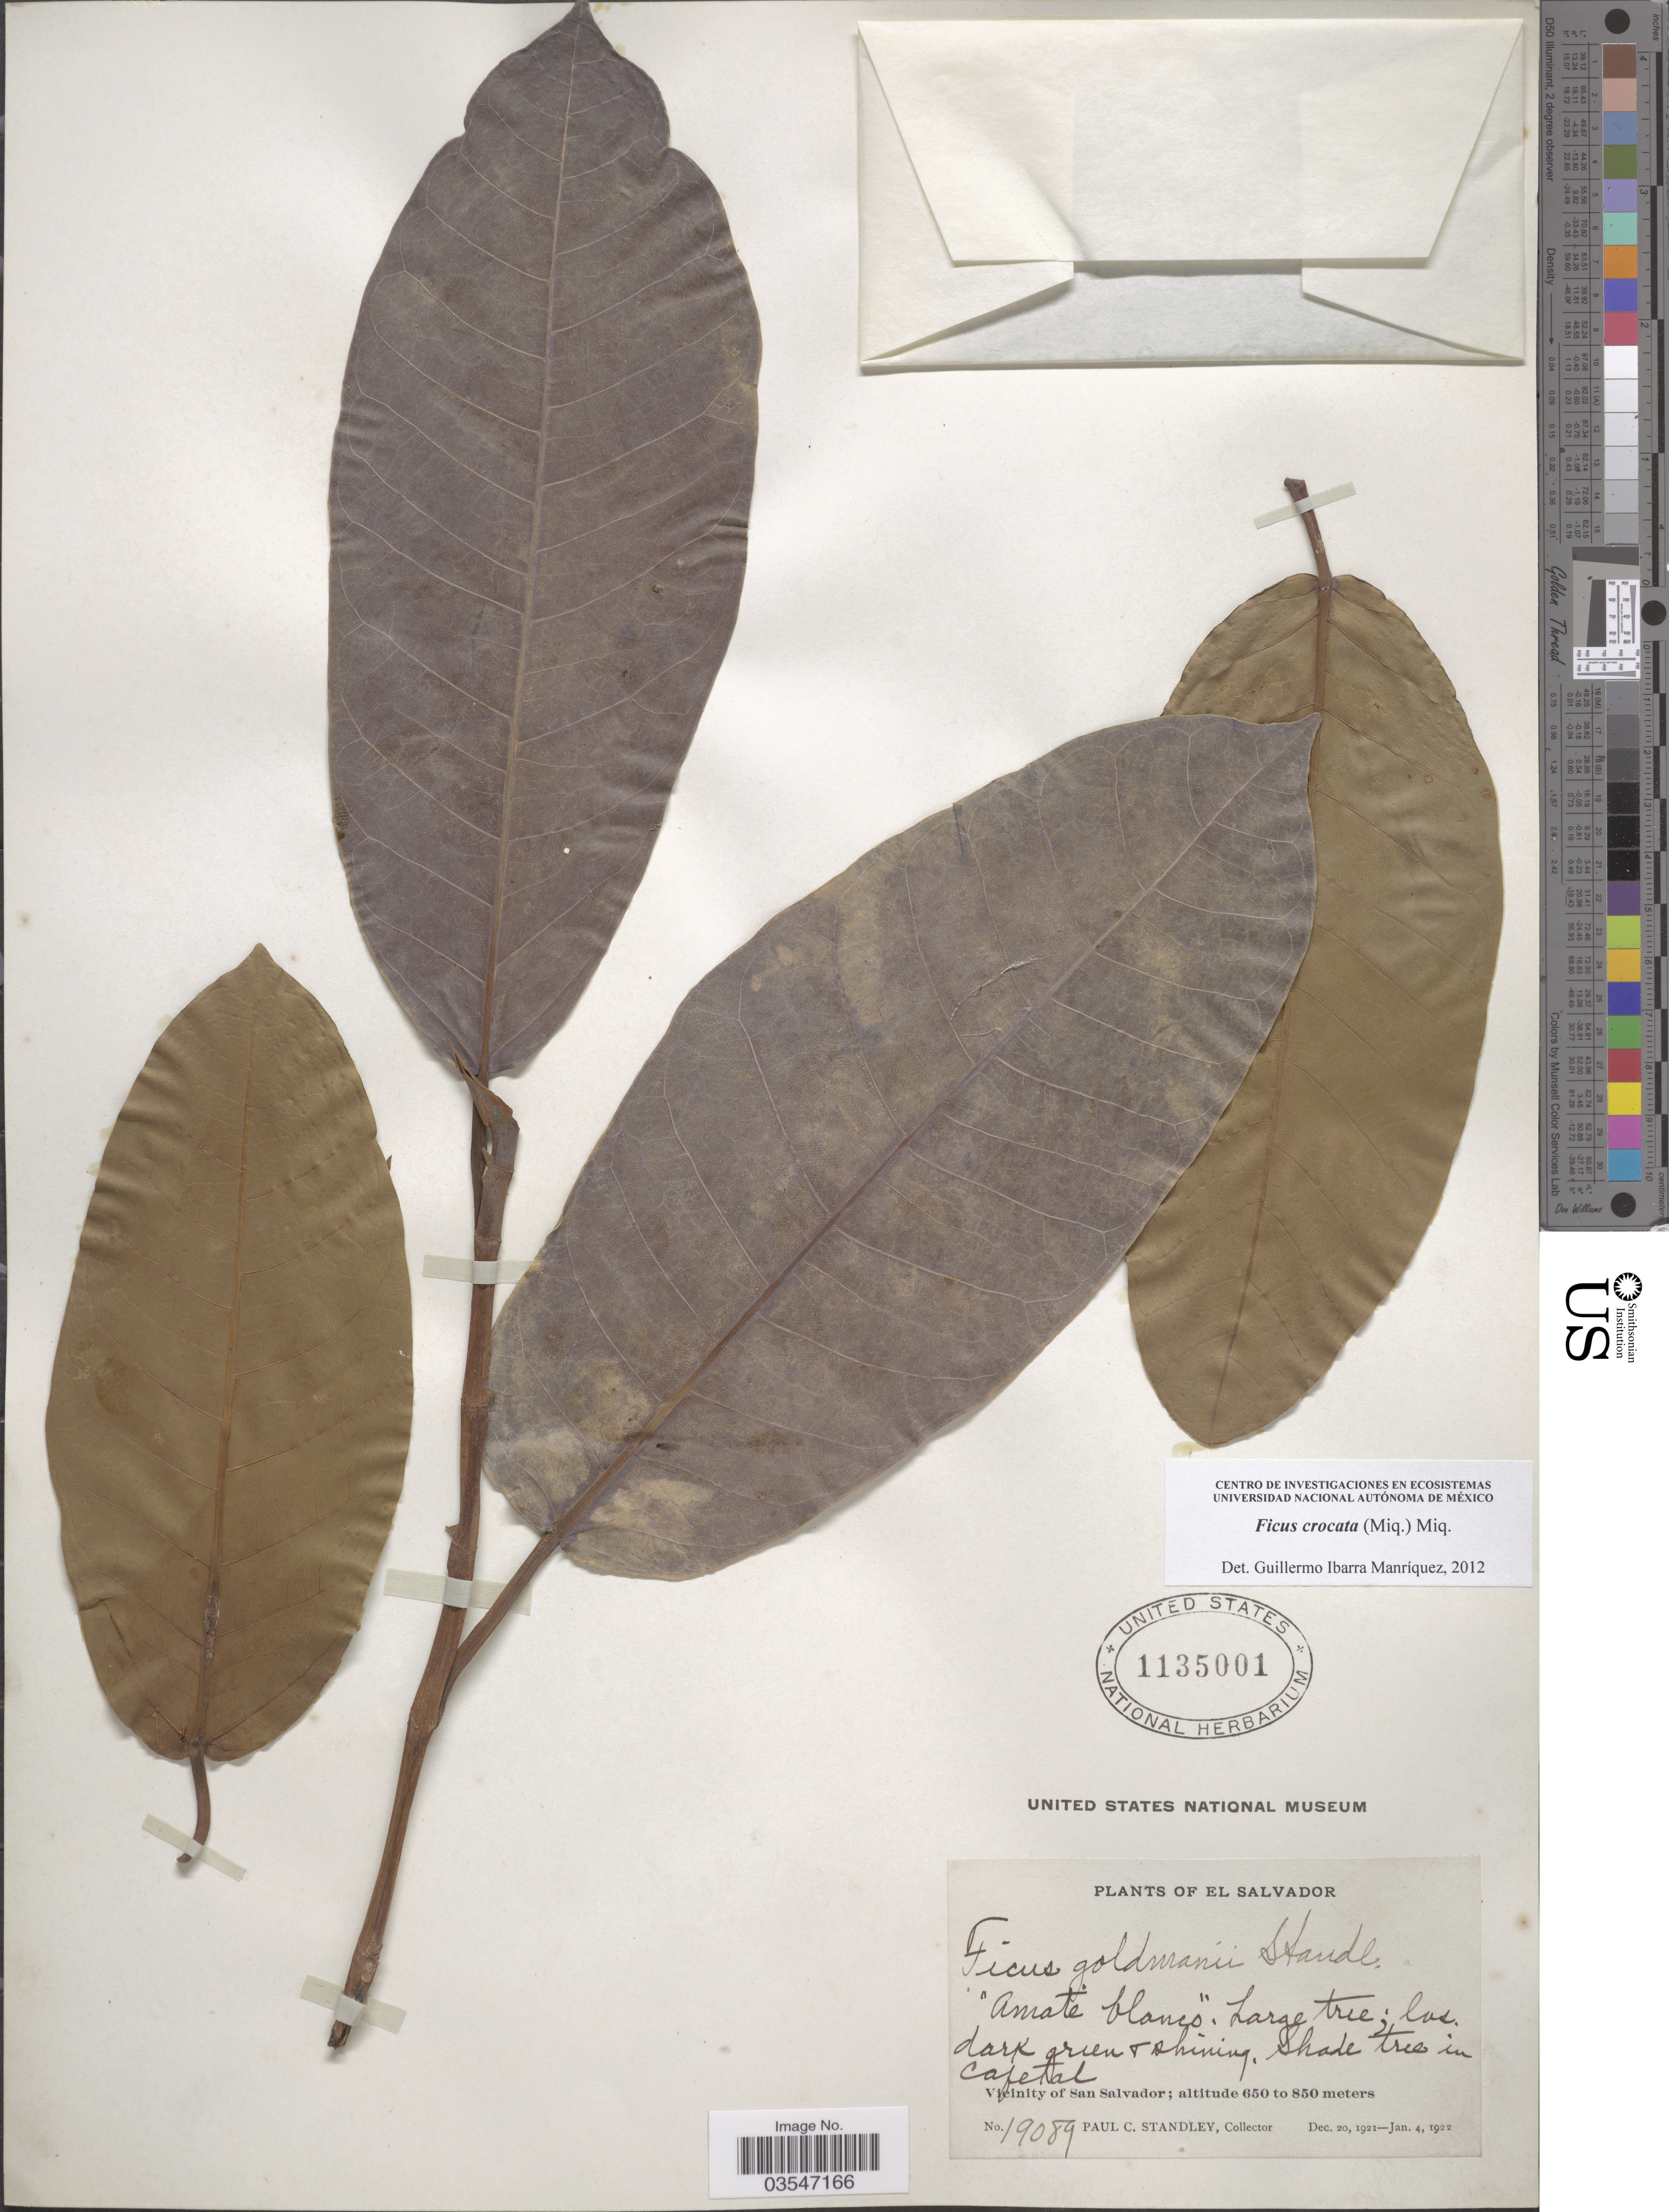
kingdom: Plantae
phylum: Tracheophyta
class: Magnoliopsida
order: Rosales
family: Moraceae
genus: Ficus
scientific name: Ficus crocata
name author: (Miq.) Miq.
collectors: P. C. Standley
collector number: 19089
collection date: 1921-12-20/1922-01-04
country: El Salvador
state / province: San Salvador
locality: Cafetal. Vicinity of San Salvador.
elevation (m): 650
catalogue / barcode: US 1135001